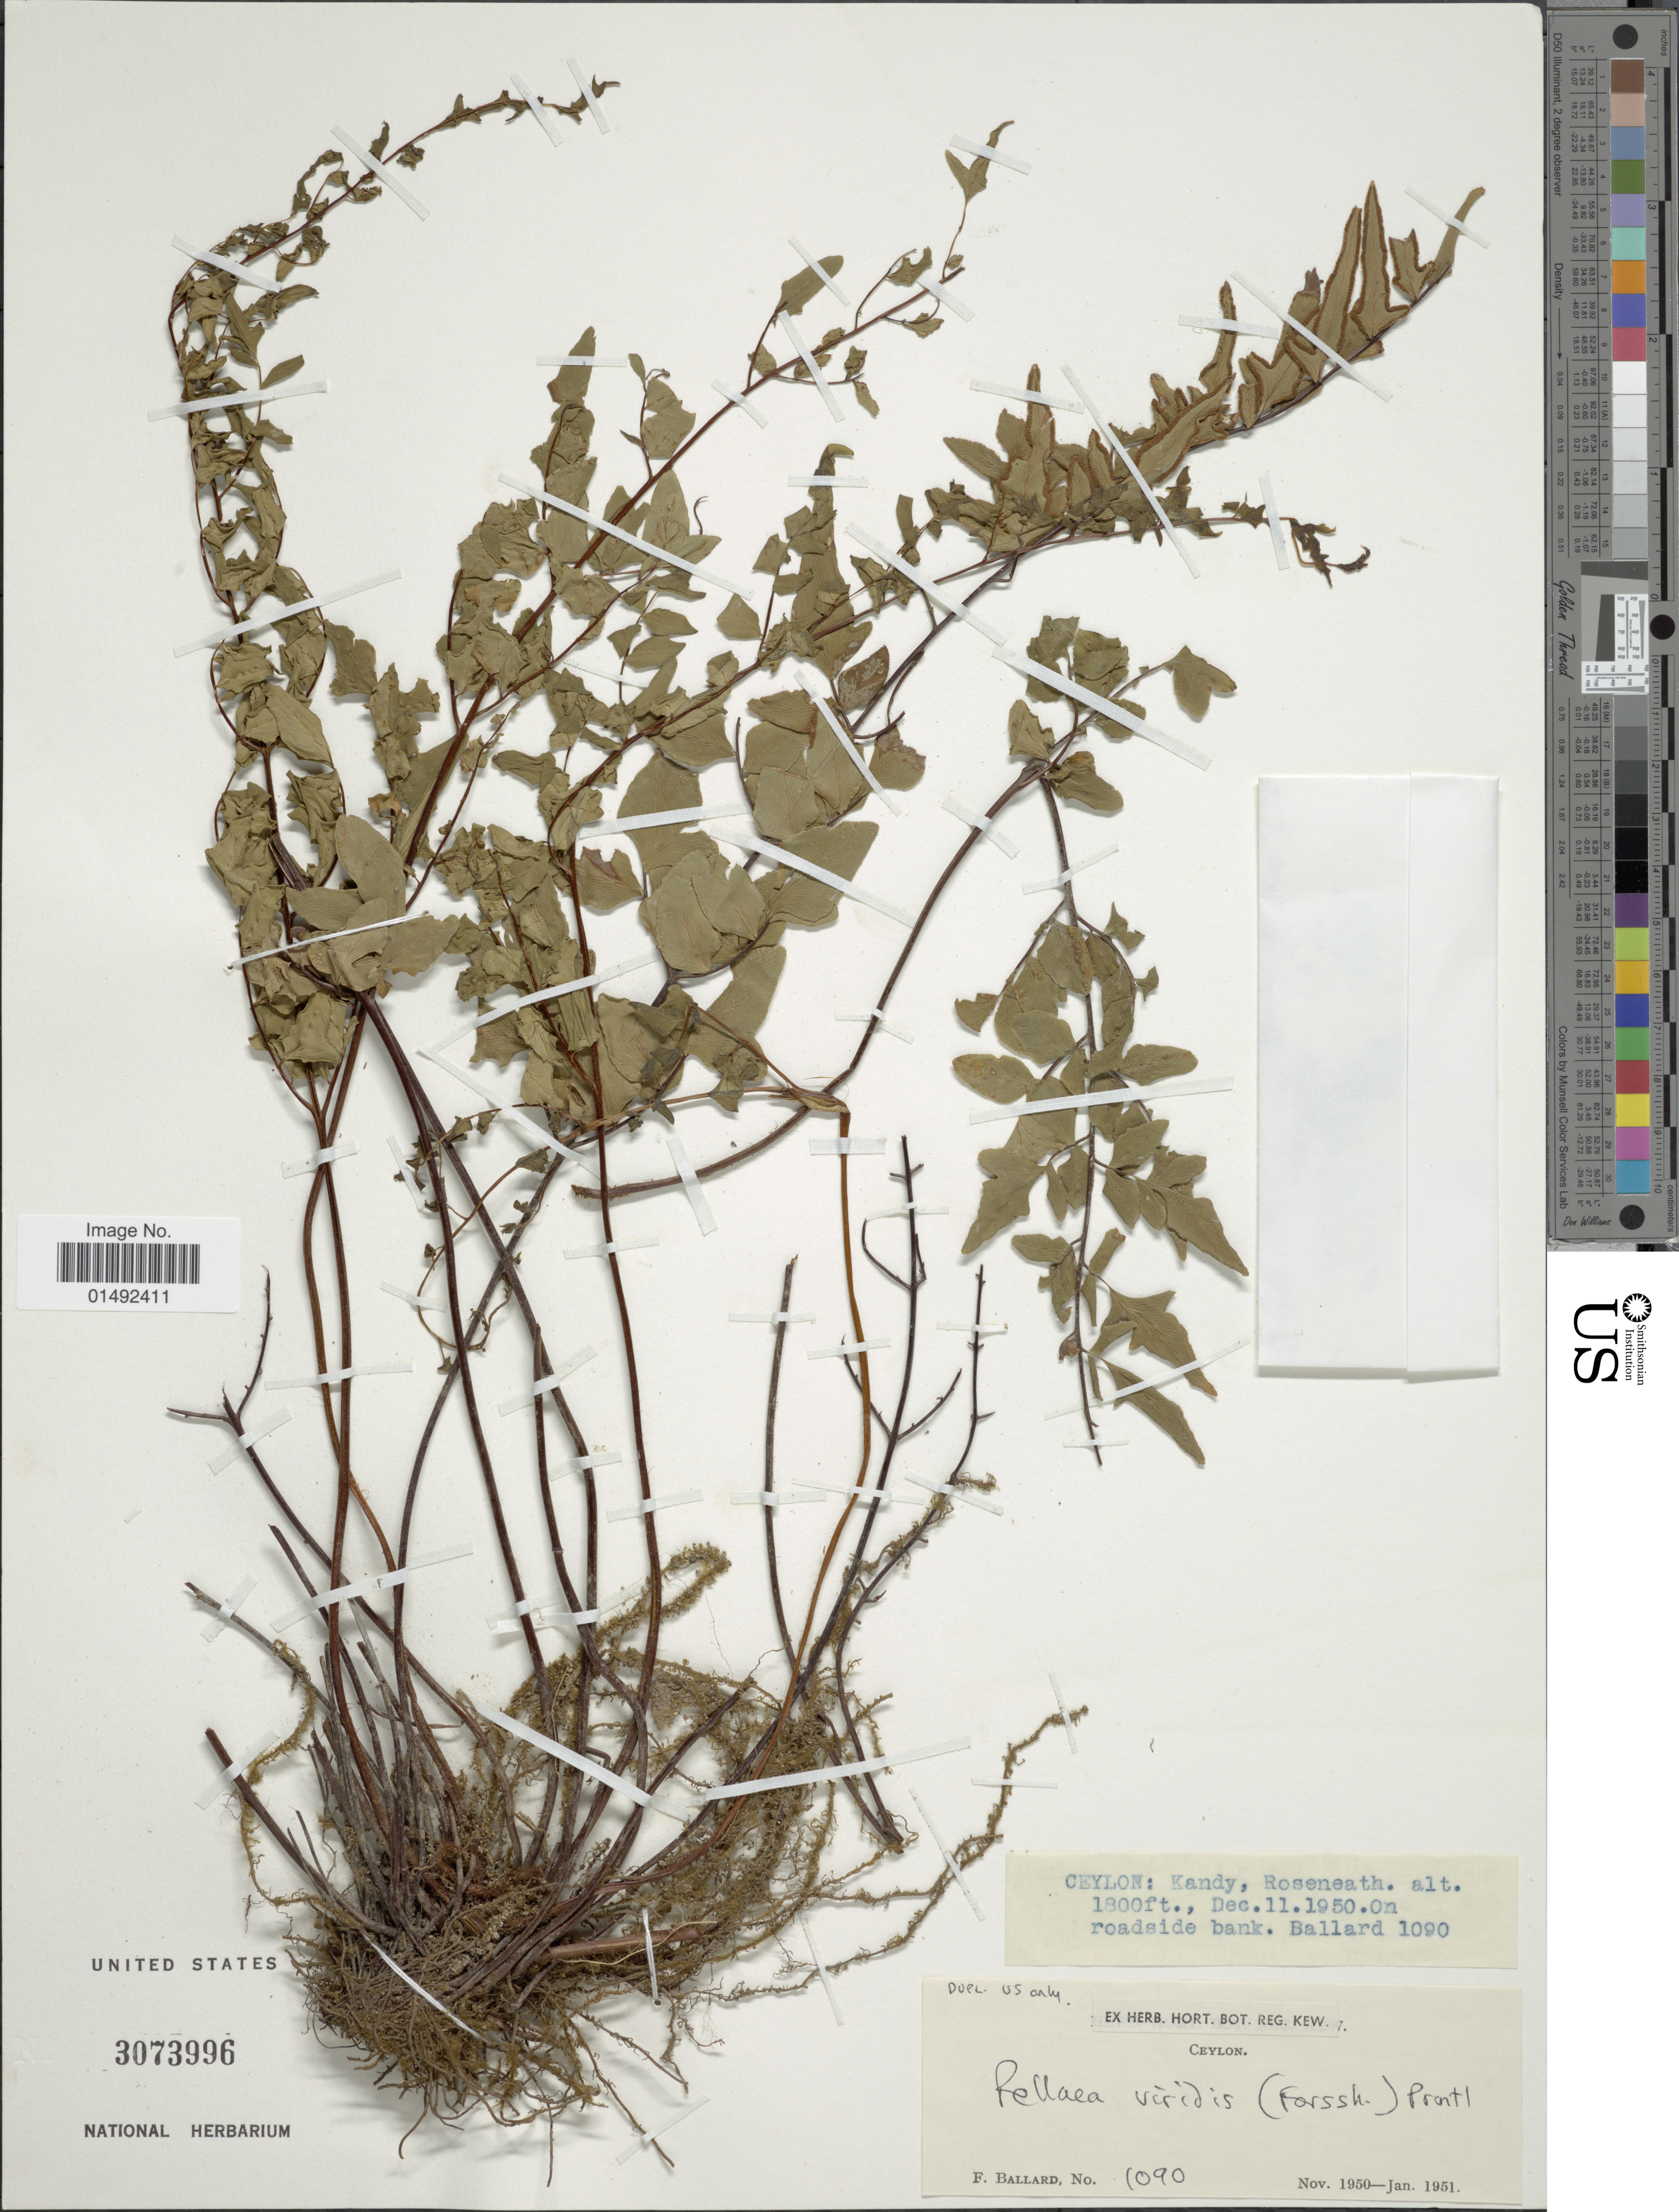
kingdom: Plantae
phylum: Tracheophyta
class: Polypodiopsida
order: Polypodiales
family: Pteridaceae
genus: Pellaea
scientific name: Pellaea viridis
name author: (Forssk.) Prantl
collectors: F. Ballard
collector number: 1090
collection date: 1950-12-11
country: Sri Lanka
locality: Ceylon: Kandy, Roseneath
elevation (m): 549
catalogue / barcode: US 3073996